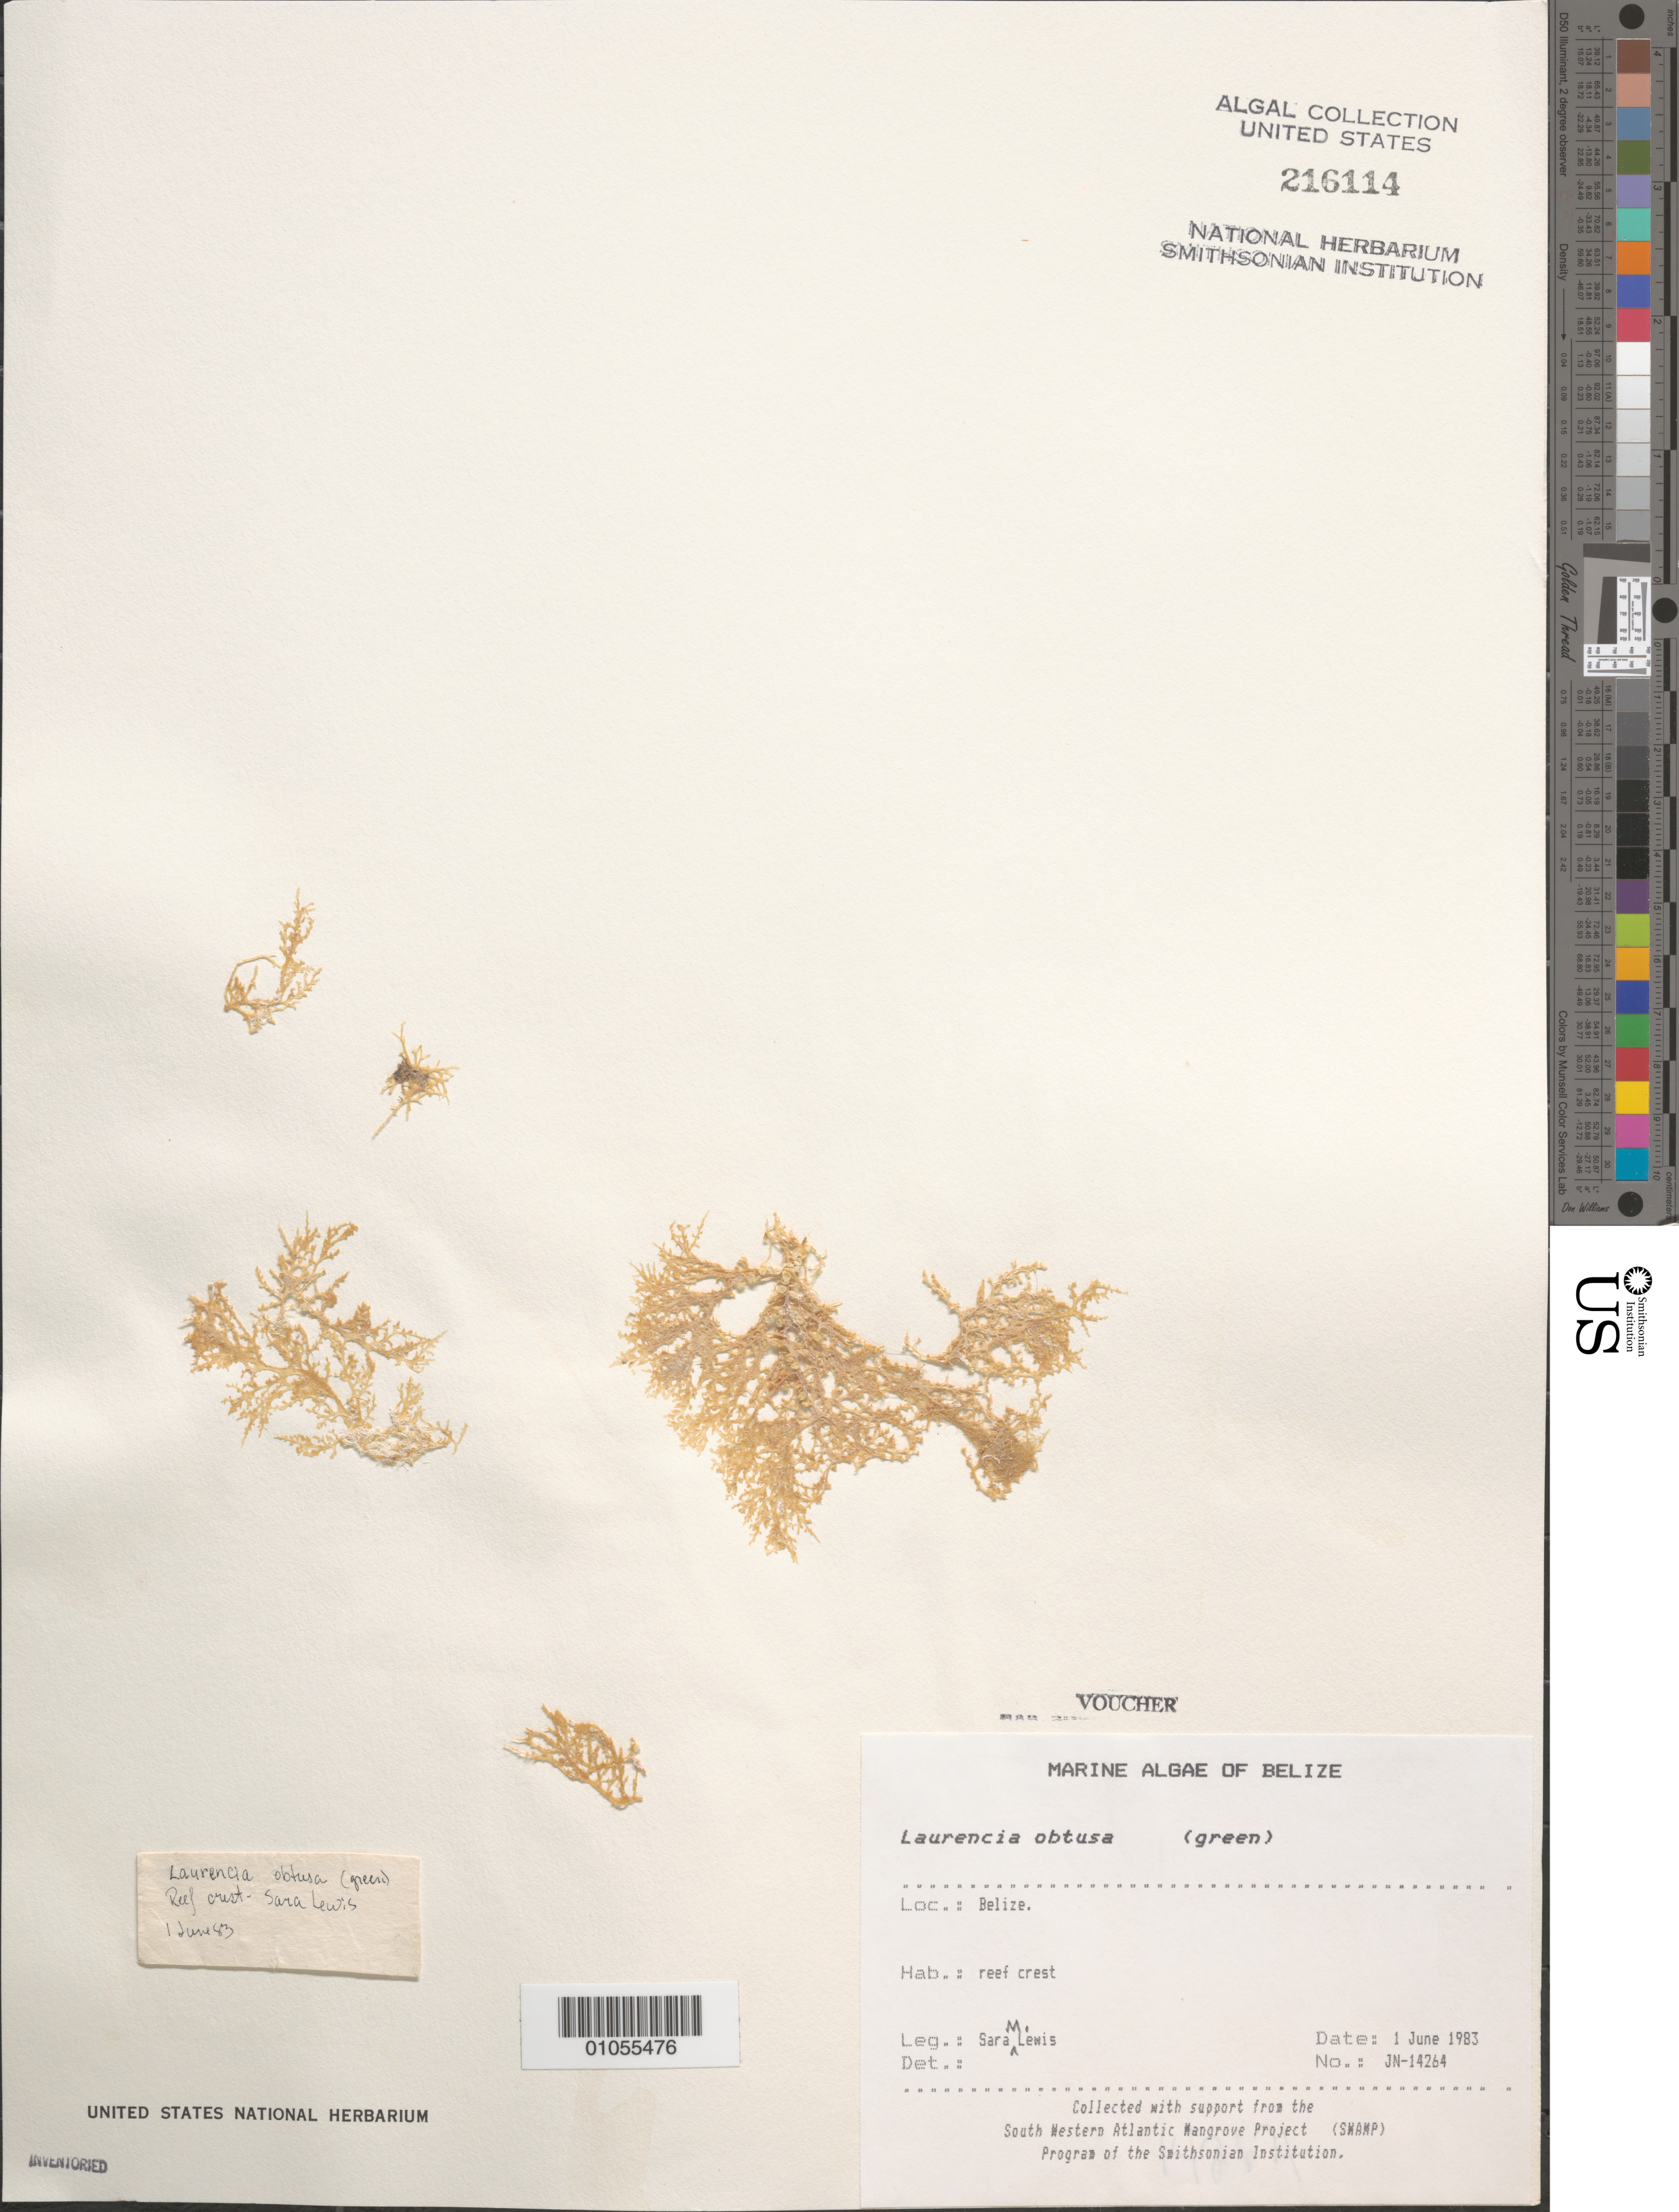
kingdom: Plantae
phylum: Rhodophyta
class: Florideophyceae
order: Ceramiales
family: Rhodomelaceae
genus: Laurencia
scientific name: Laurencia obtusa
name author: (Huds.) J.V.Lamouroux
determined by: Norris, James N.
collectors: S. M. Lewis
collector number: JN-14264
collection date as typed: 01 Jun 1983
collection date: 1983-06-01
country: Belize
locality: Reef crest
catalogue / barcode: US 216114